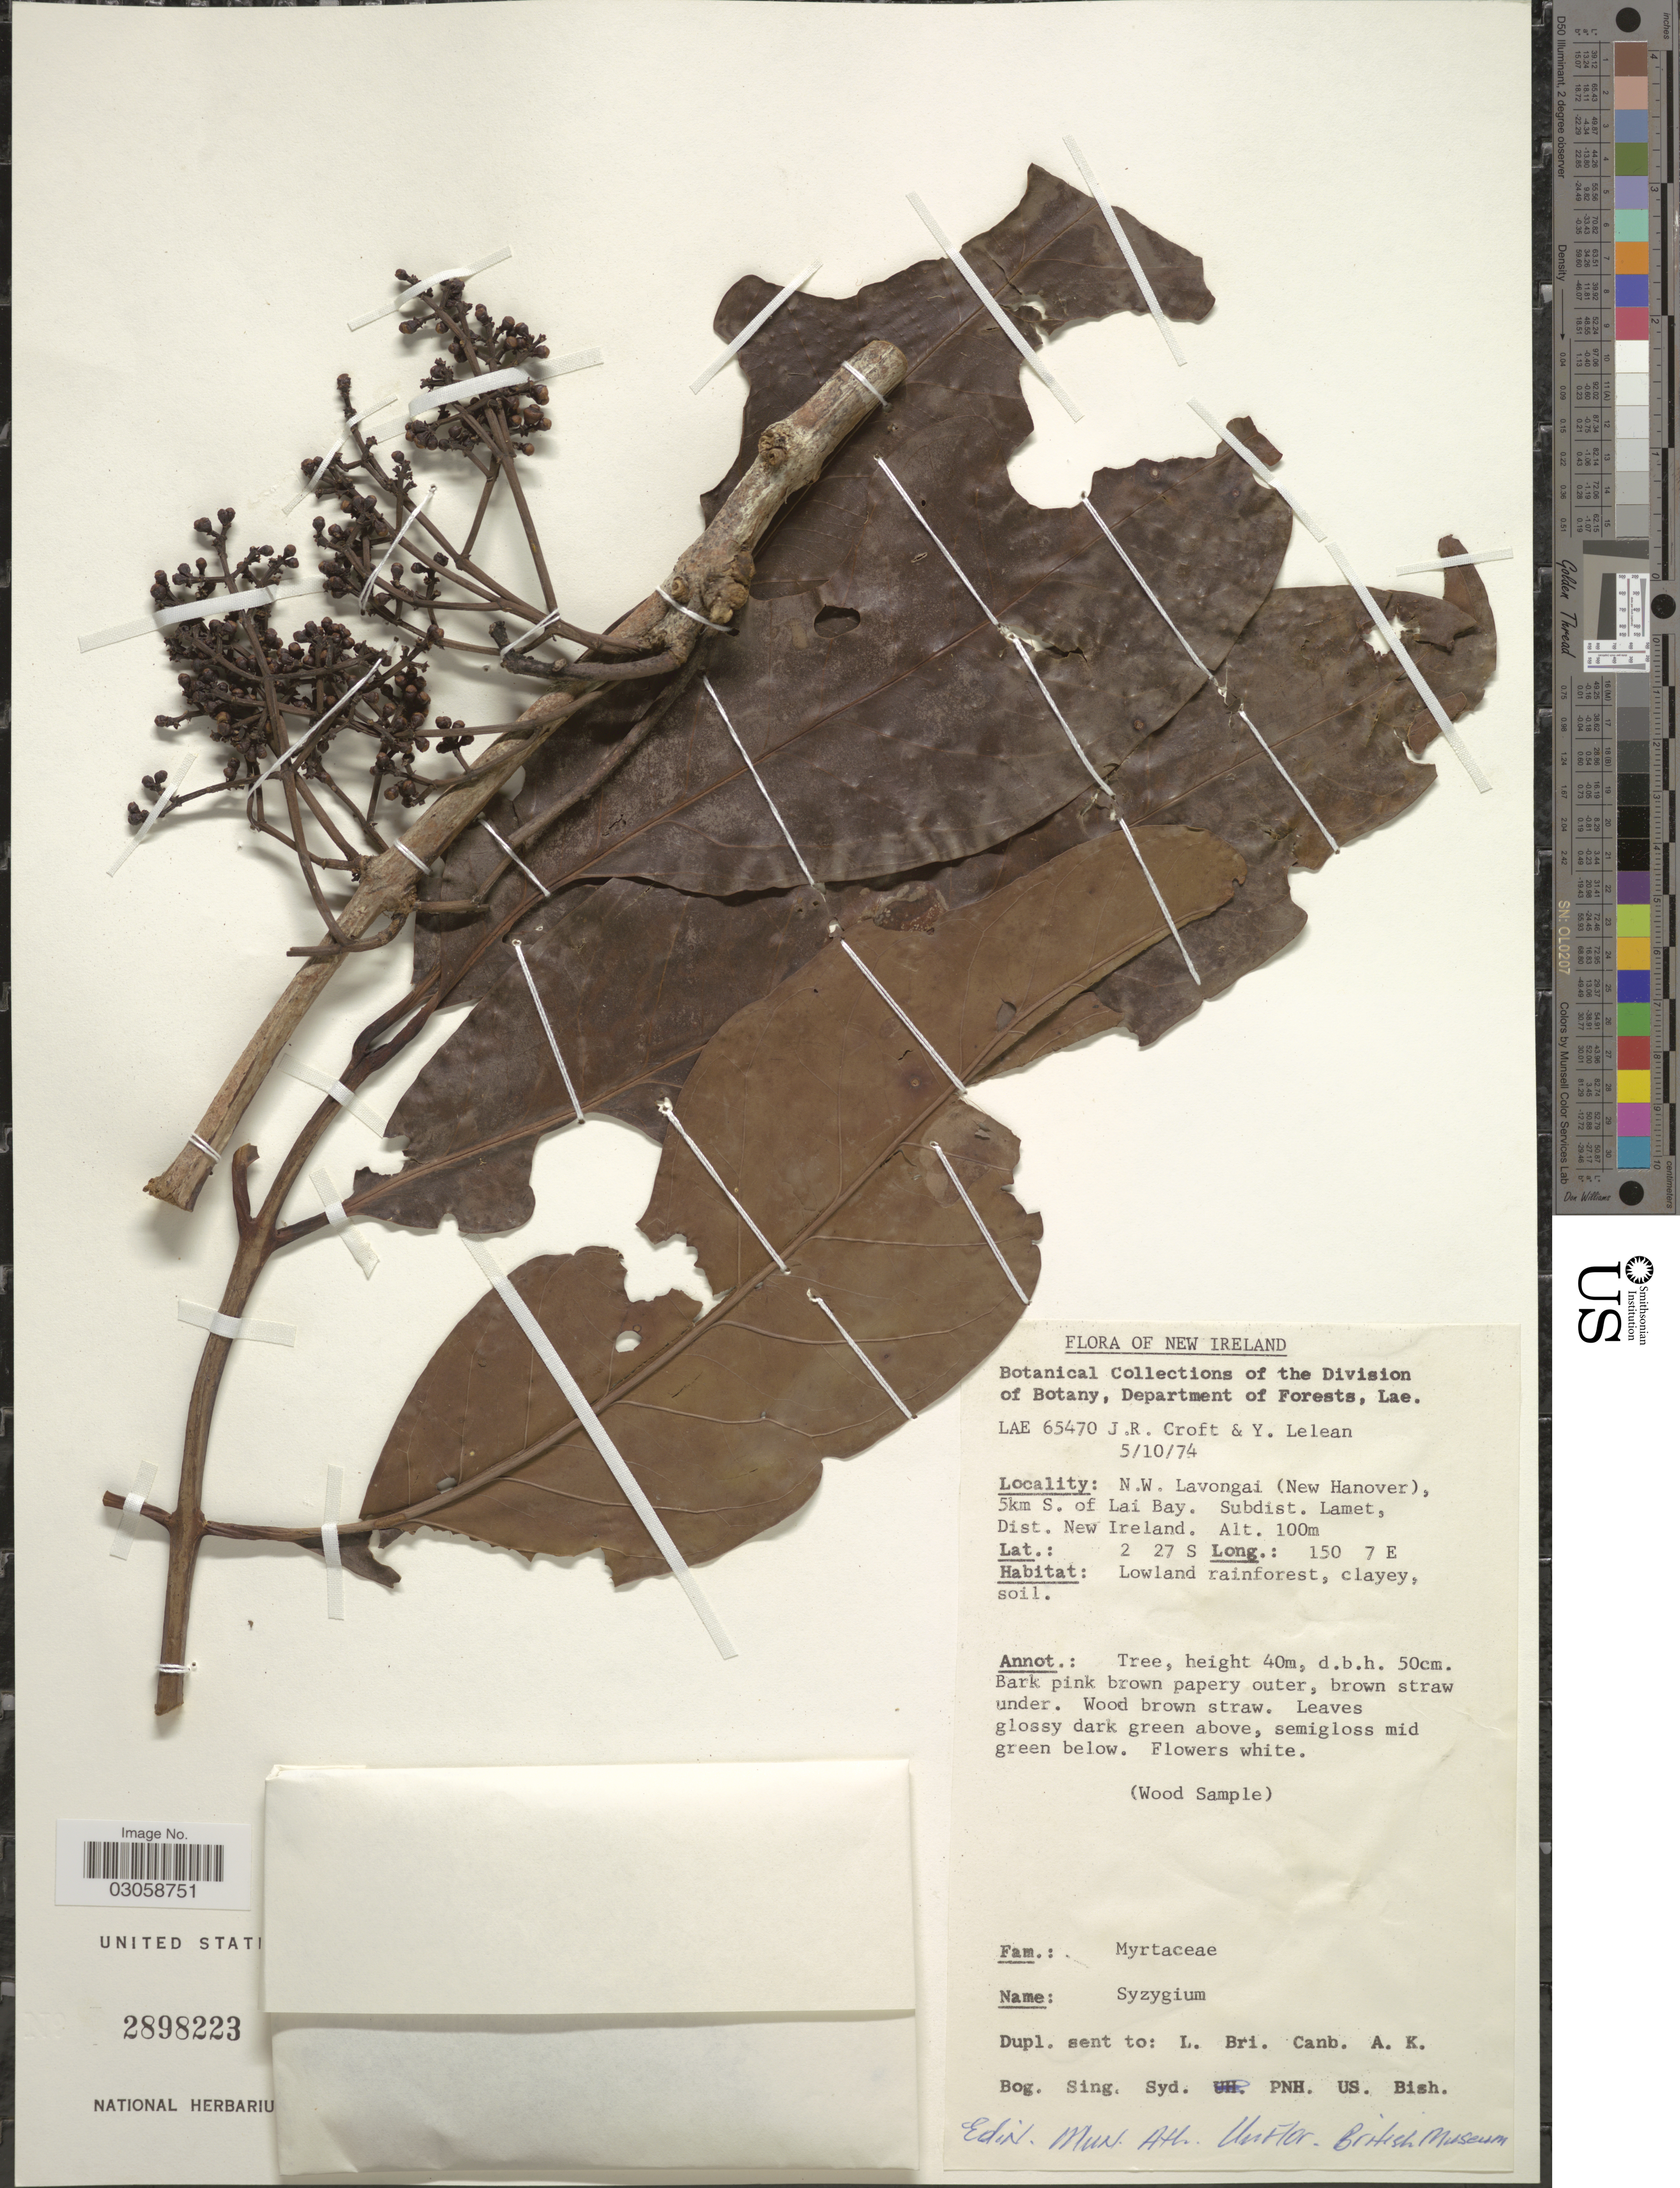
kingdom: Plantae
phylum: Tracheophyta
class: Magnoliopsida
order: Myrtales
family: Myrtaceae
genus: Syzygium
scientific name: Syzygium sp.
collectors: J. R. Croft & Y. Lelean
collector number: LAE 65470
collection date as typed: Transcribed d/m/y: 5/10/74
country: Papua New Guinea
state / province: New Ireland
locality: New Ireland. N.W. Lavongai (New Hanover), 5km S. of Lai Bay. Subdist. Lamet, Dist. New Ireland.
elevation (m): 100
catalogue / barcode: US 2898223